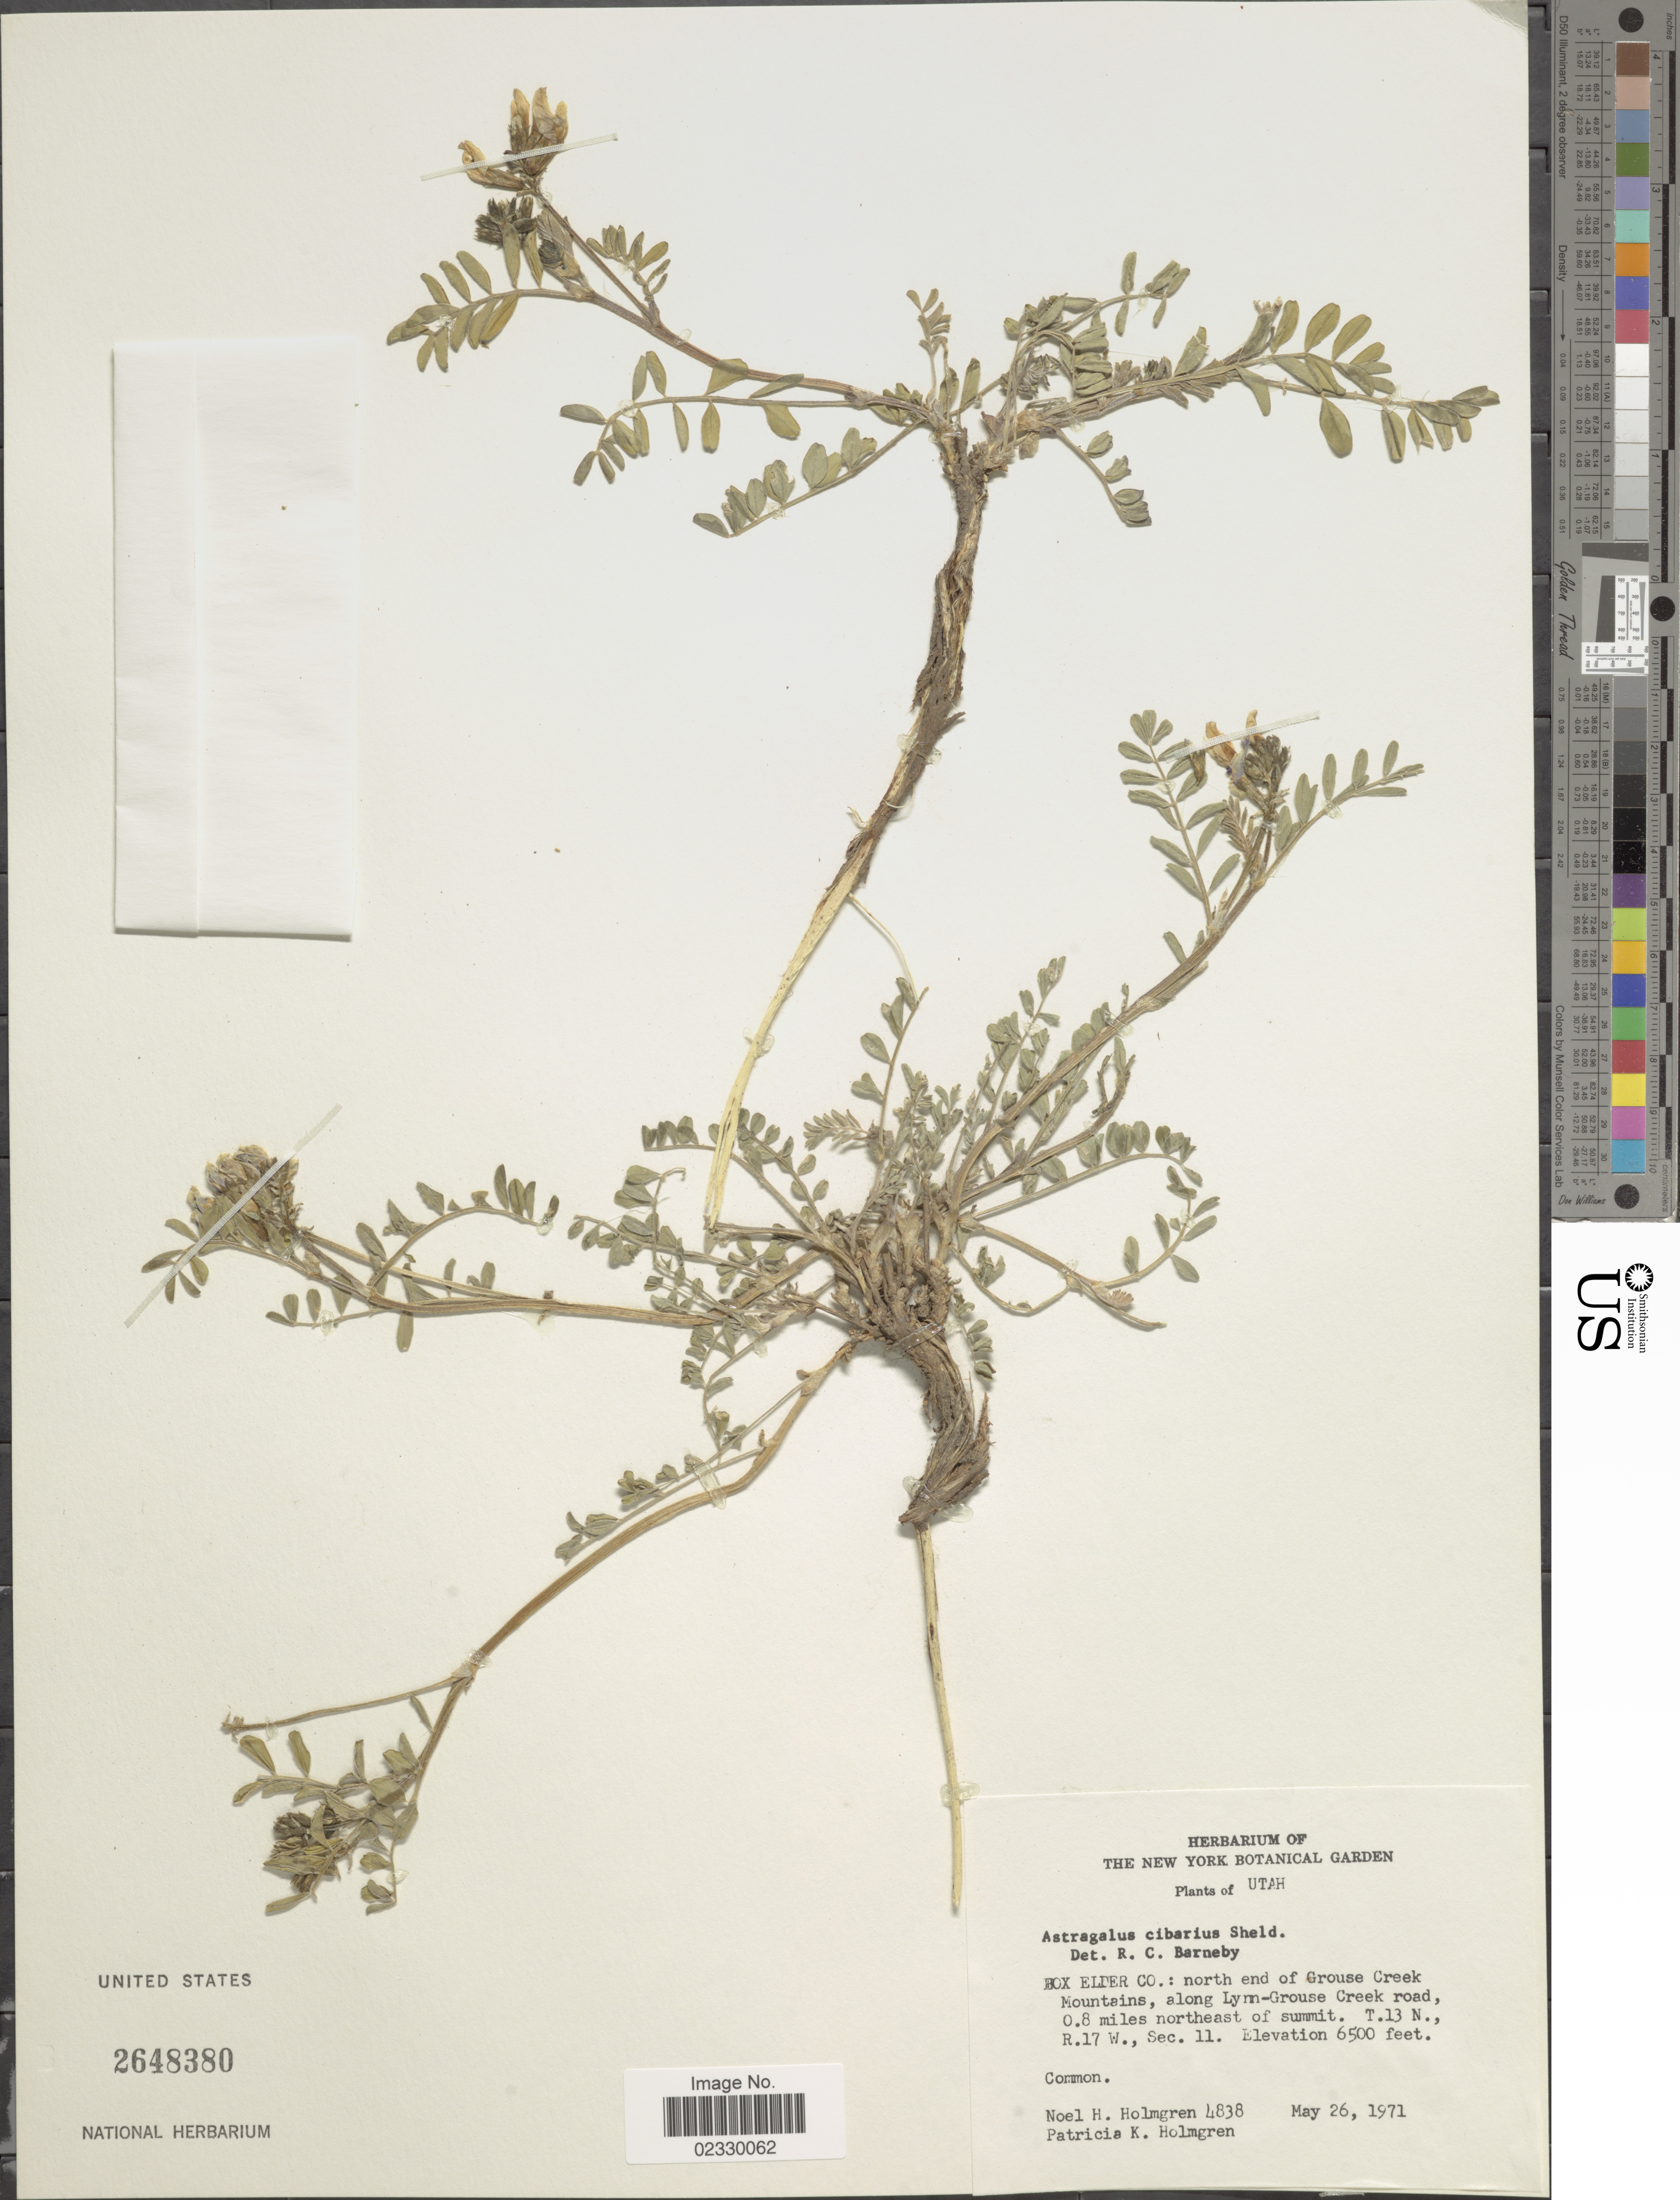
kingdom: Plantae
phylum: Tracheophyta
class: Magnoliopsida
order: Fabales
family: Fabaceae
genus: Astragalus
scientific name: Astragalus cibarius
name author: E. Sheld.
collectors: N. H. Holmgren & P. K. Holmgren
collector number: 4838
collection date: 1971-05-26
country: United States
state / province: Utah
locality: Box Elter Co: north end of Grouse Creek Mountains, along Lynn-Grouse Creek road, 0.8 miles northeast of summit. T. 13 N., R. 17 W., Sec. 11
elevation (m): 1981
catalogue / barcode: US 2648380